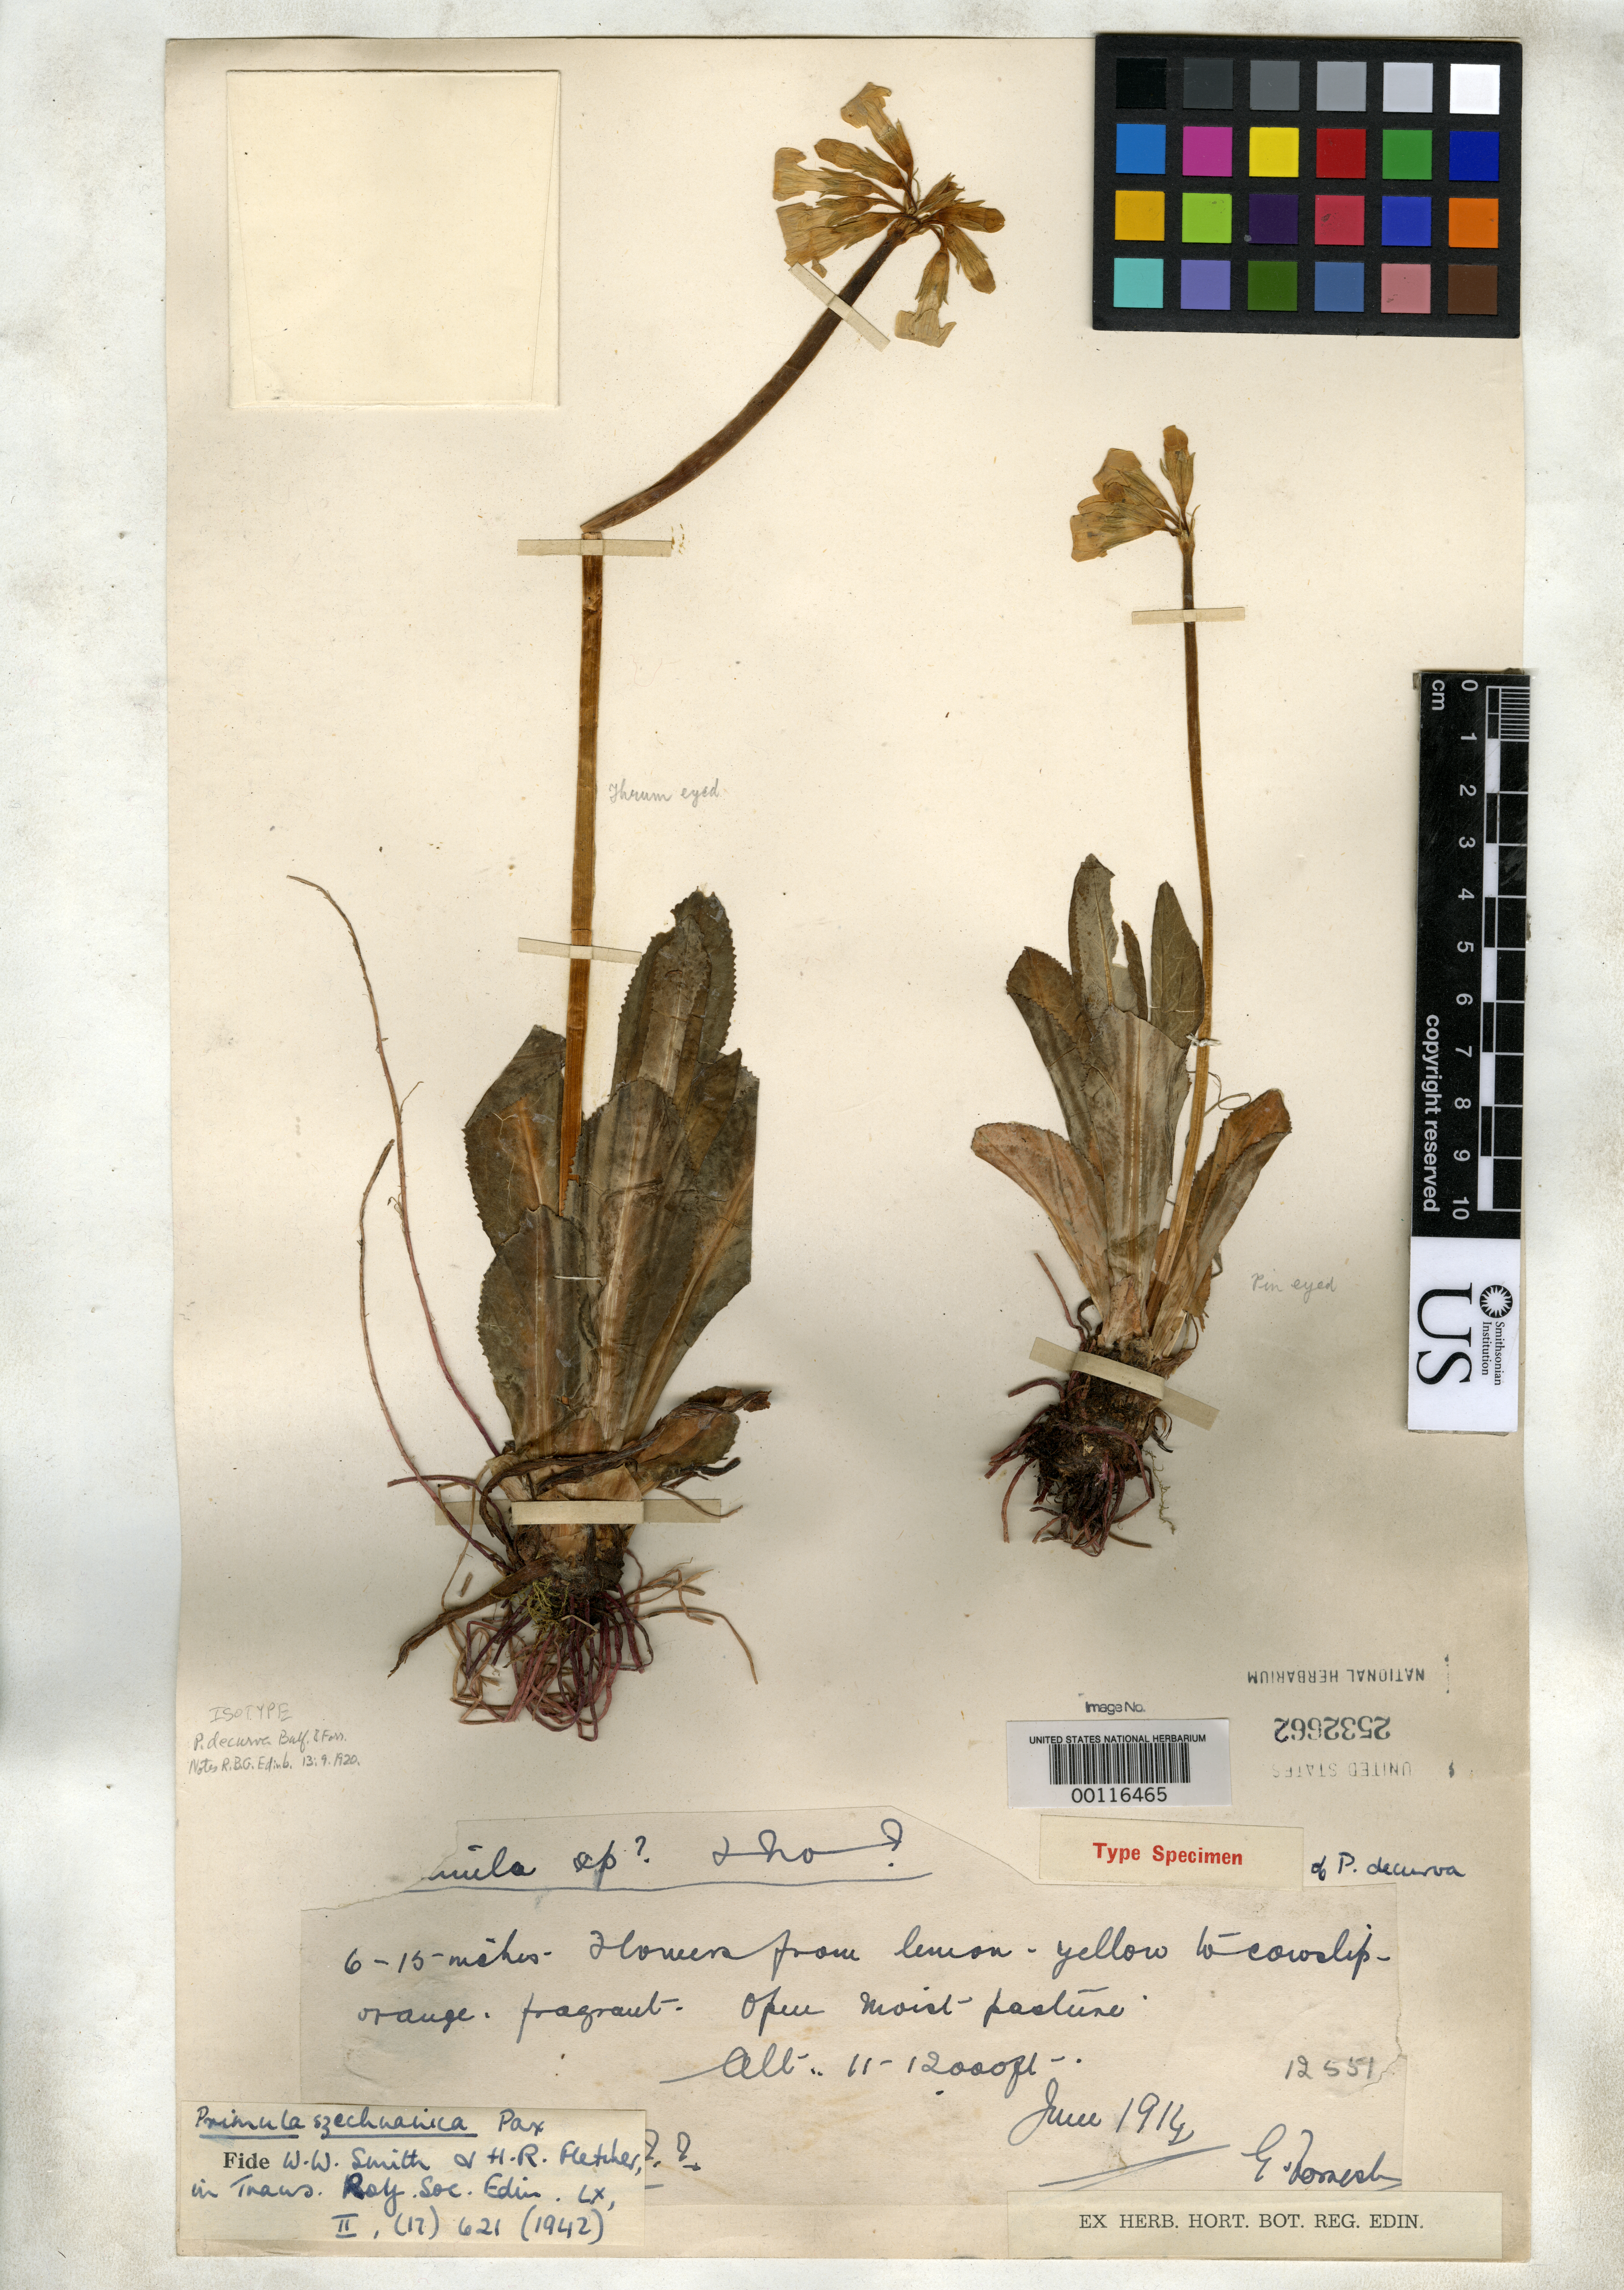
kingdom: Plantae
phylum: Tracheophyta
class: Magnoliopsida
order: Ericales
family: Primulaceae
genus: Primula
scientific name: Primula decurva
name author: Balf. f. & Forrest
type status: Isotype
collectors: G. Forrest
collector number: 12551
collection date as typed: Jun 1914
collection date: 1914-06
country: China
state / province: Yunnan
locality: Chungtien plateau.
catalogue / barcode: US 2532662